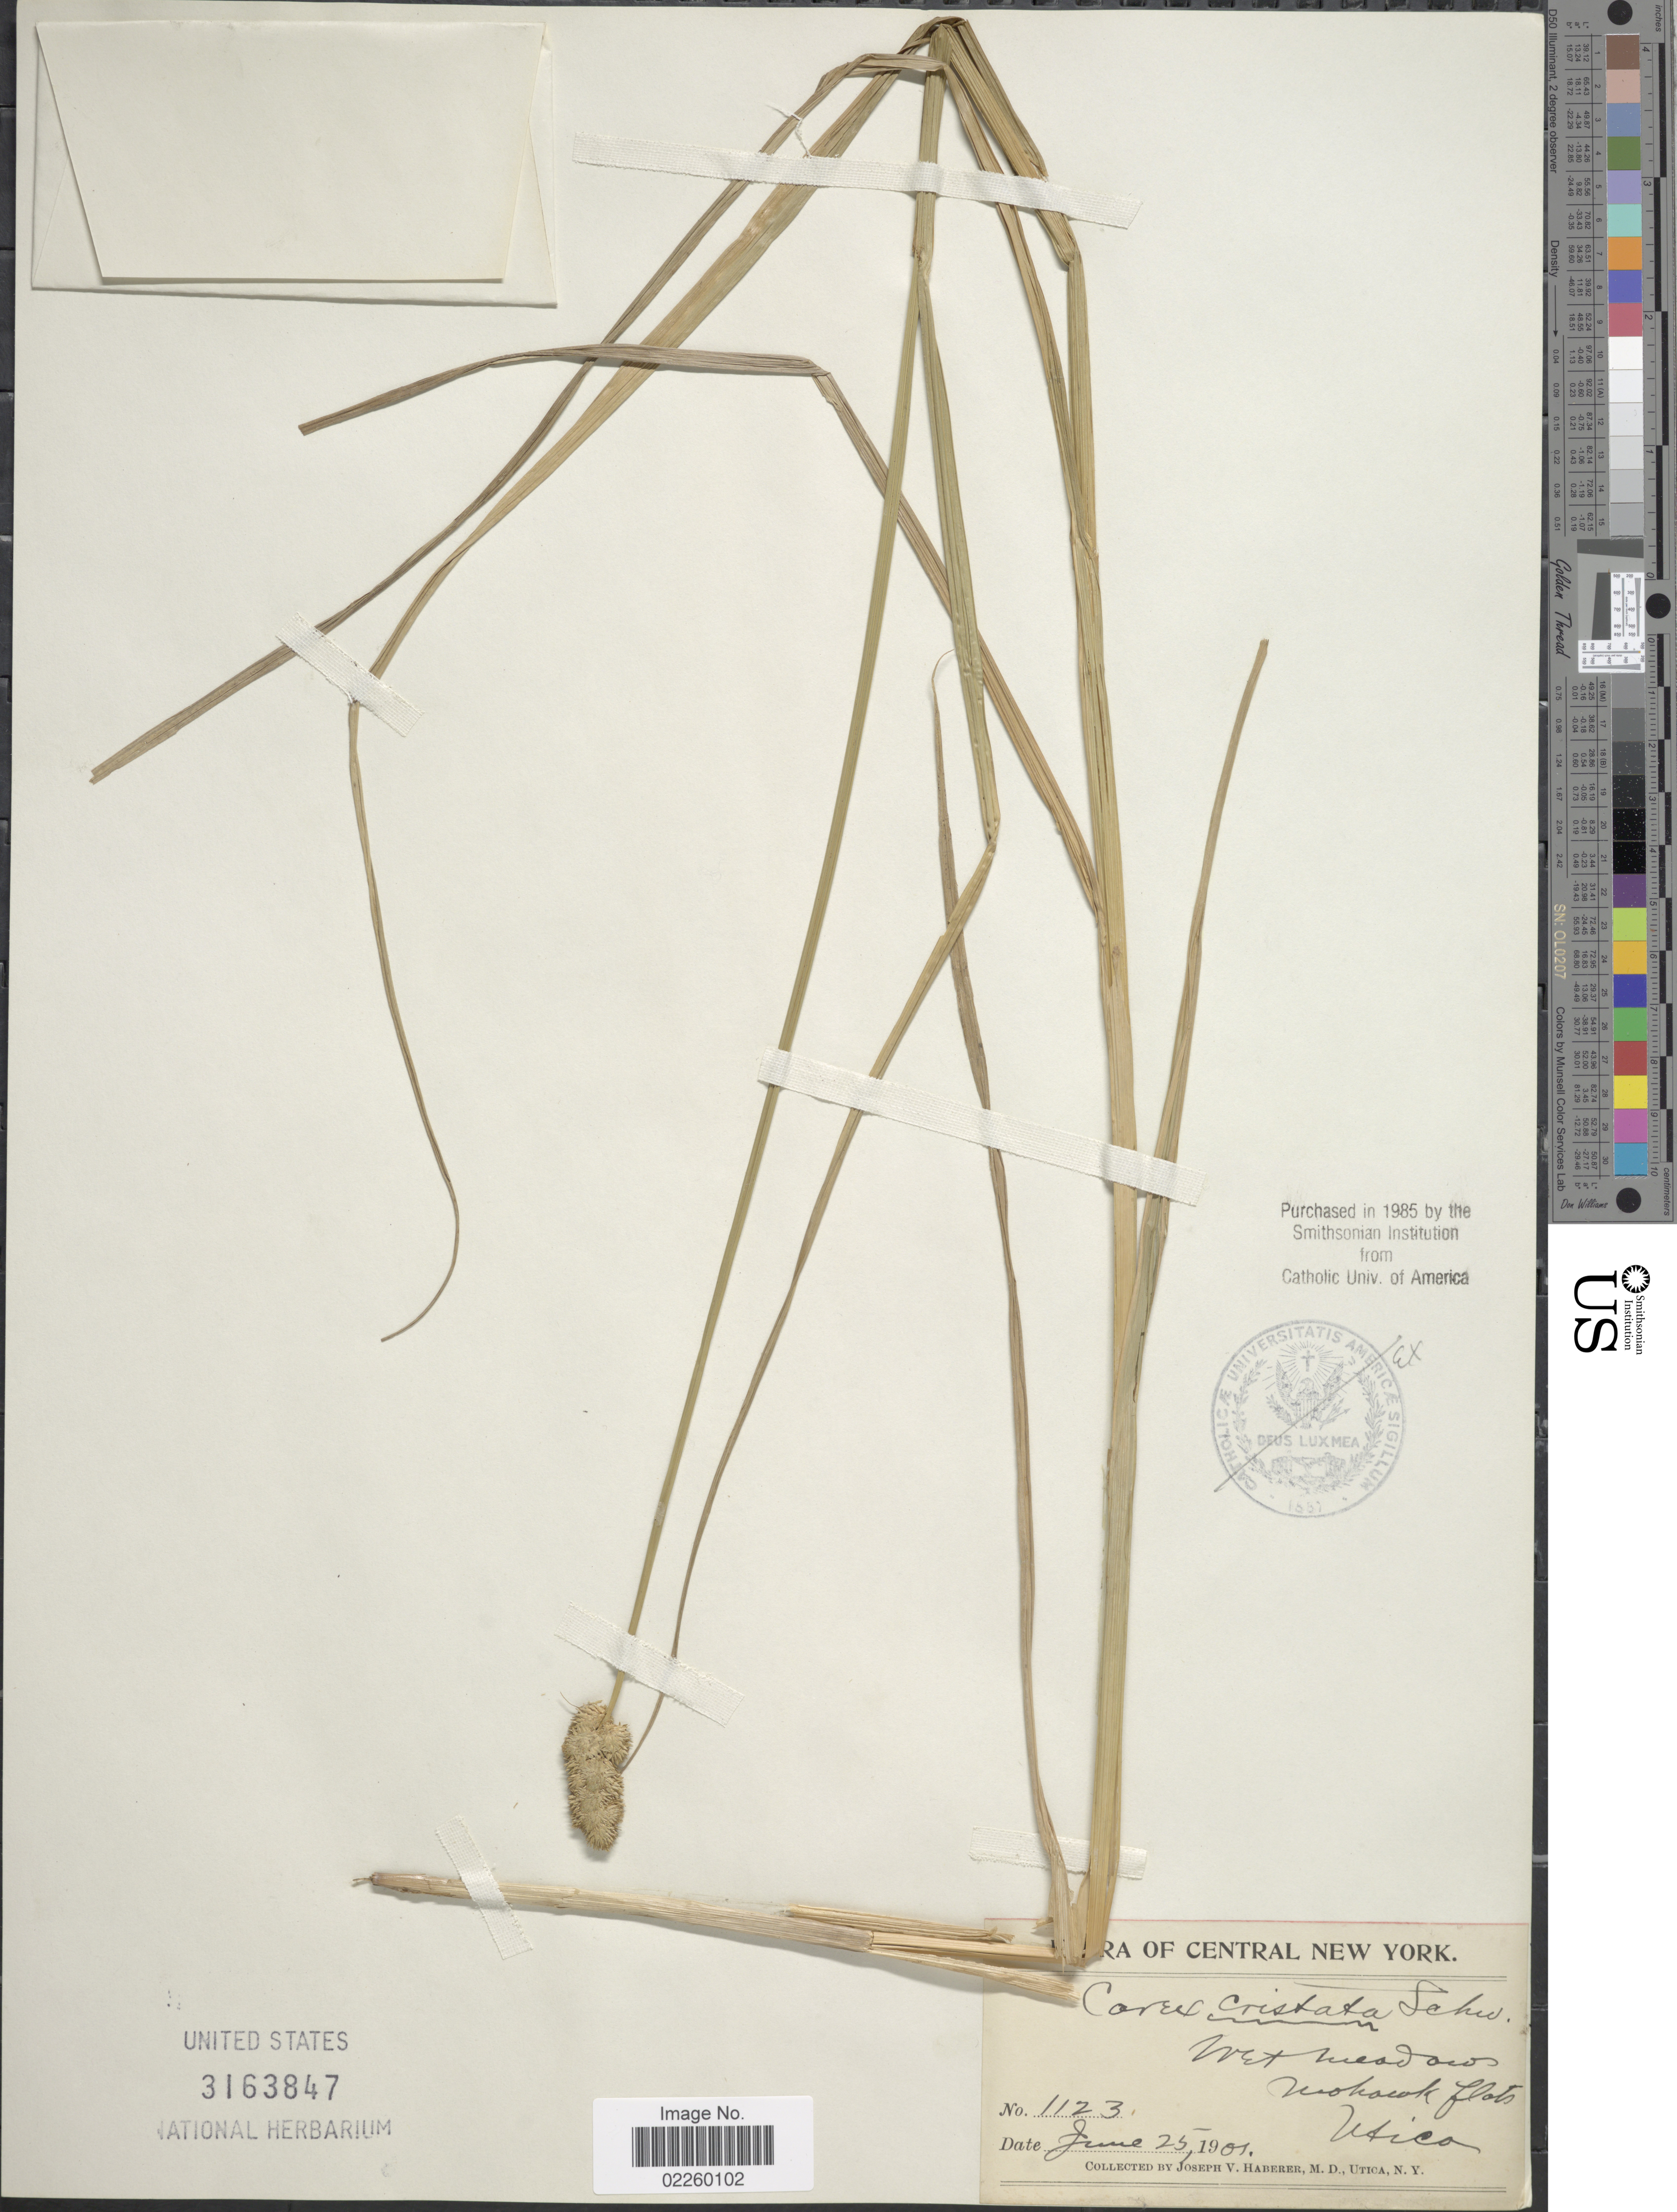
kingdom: Plantae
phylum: Tracheophyta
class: Liliopsida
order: Poales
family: Cyperaceae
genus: Carex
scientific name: Carex cristatella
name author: Britton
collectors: J. V. Haberer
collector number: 1123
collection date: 1901-06-25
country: United States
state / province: New York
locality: Central New York. Mohawk flats, Utica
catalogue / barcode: US 3163847